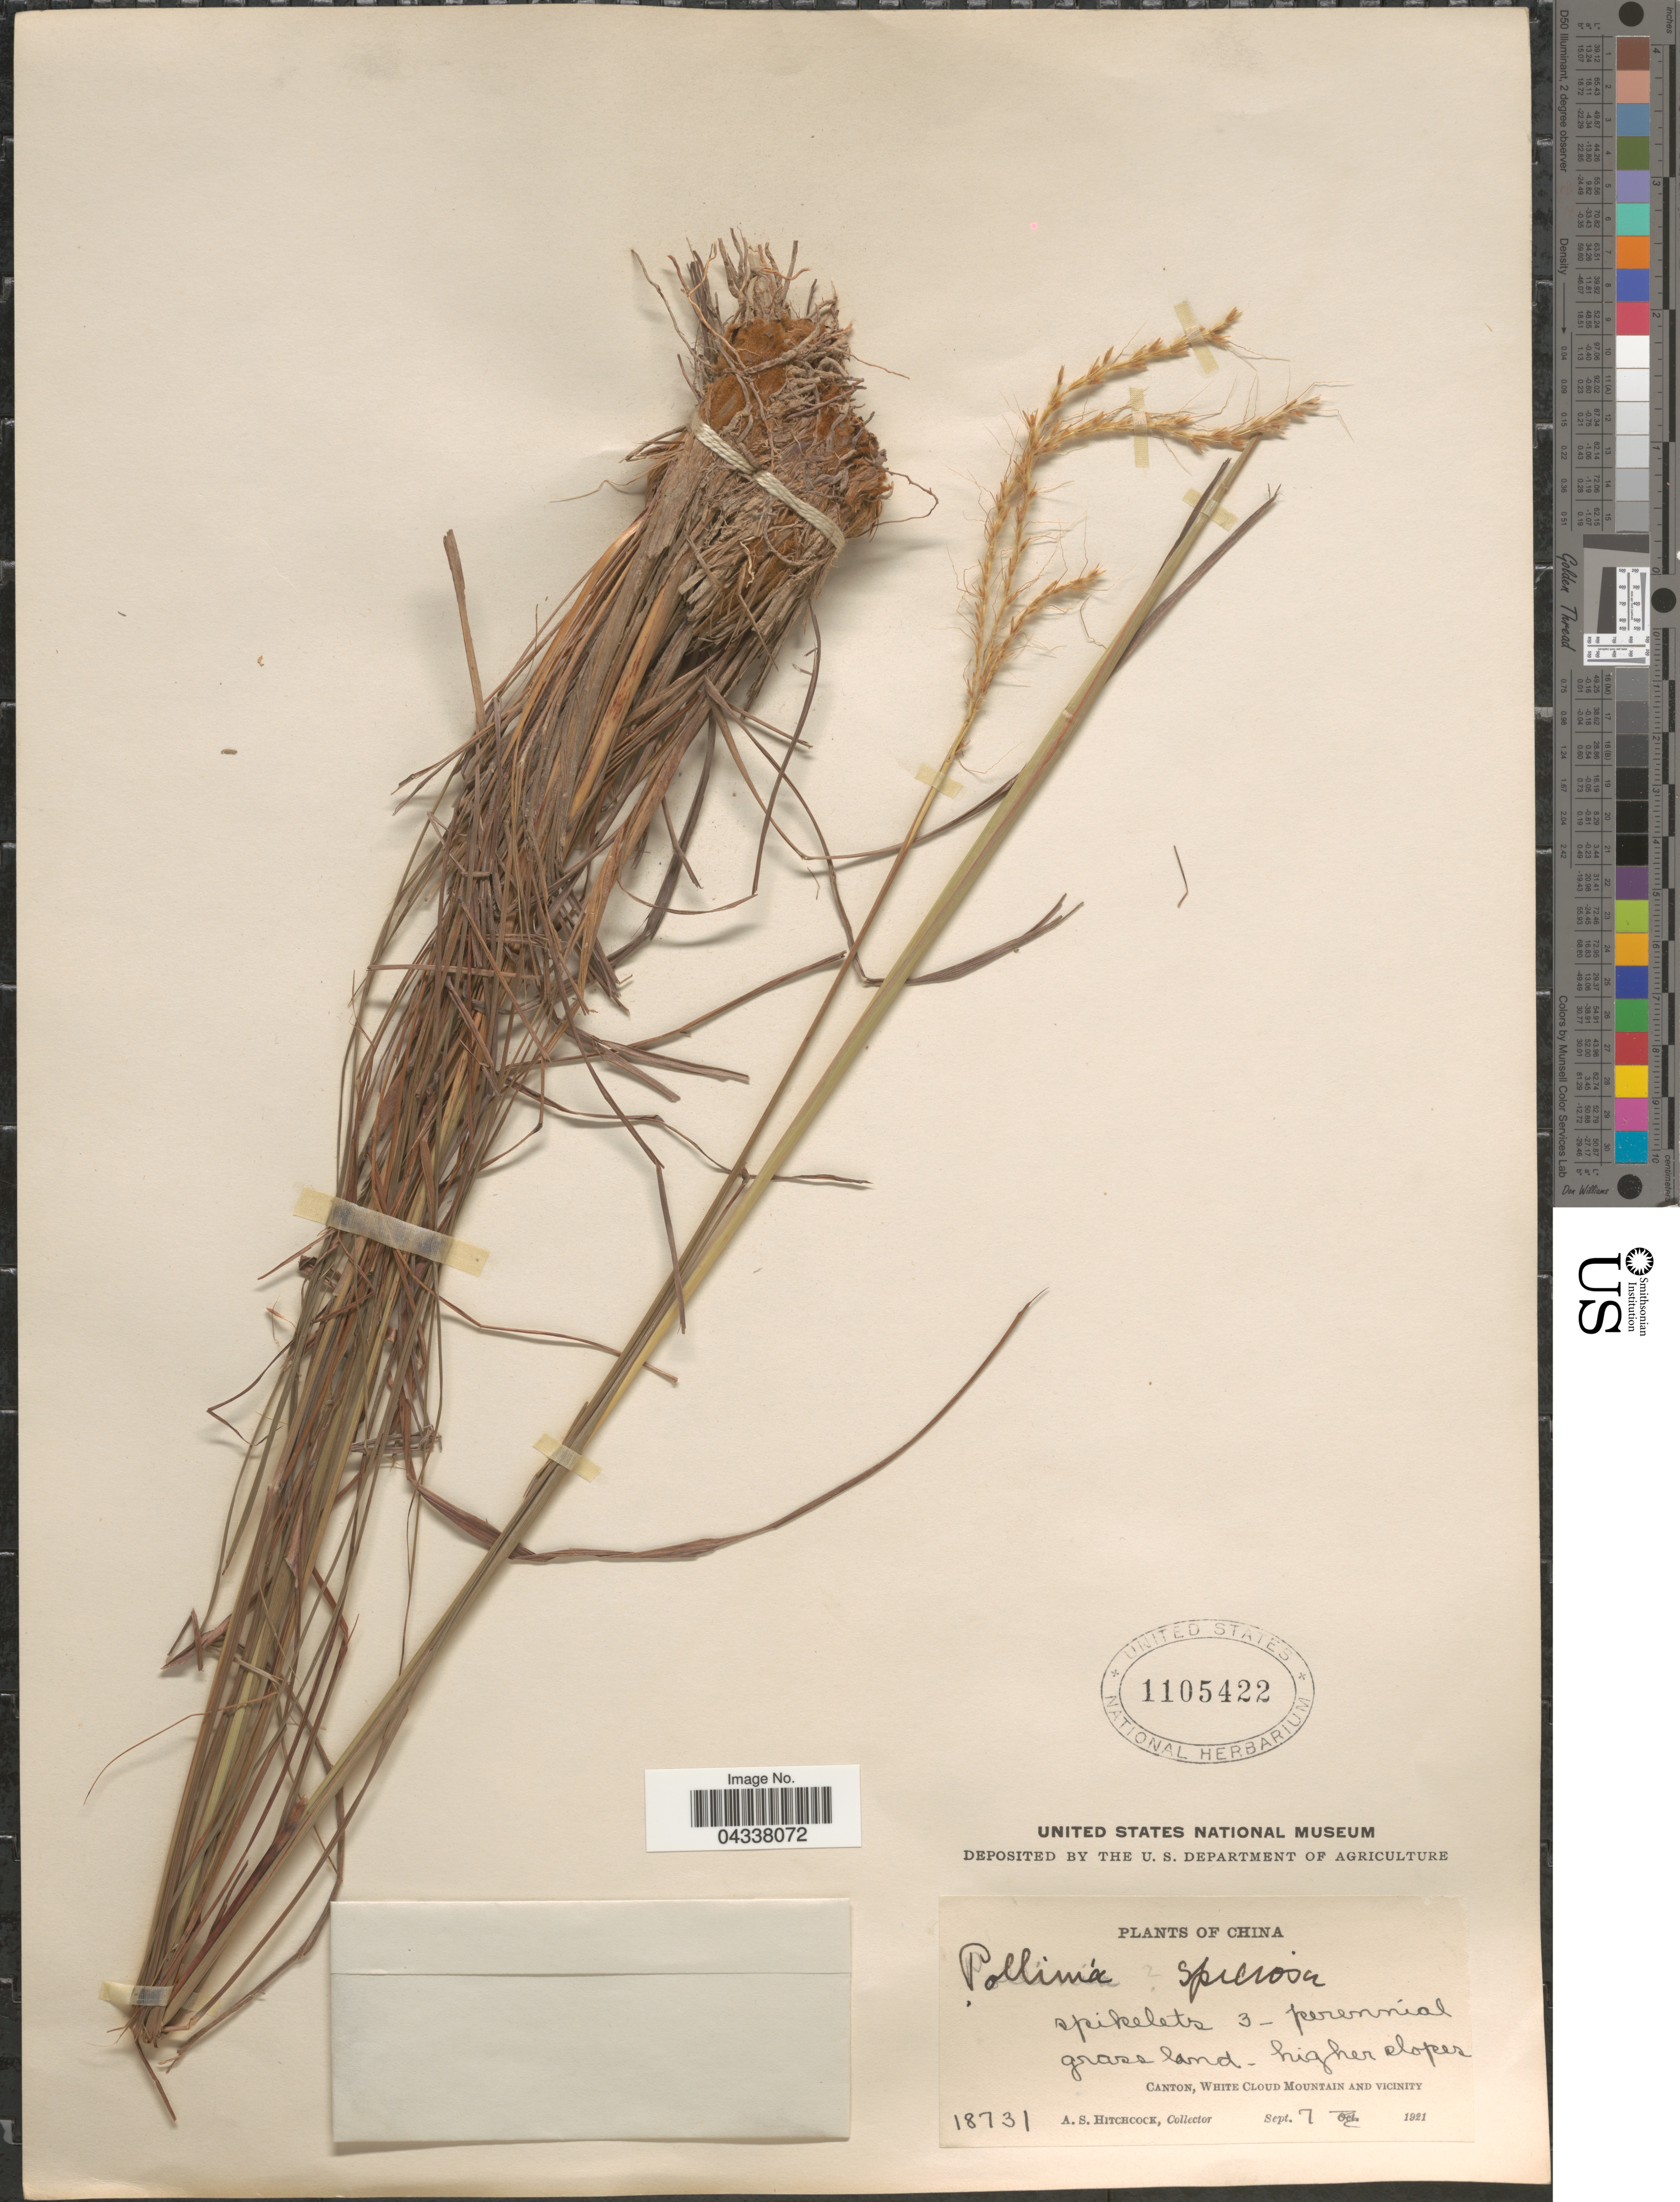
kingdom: Plantae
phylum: Tracheophyta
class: Liliopsida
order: Poales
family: Poaceae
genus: Pseudopogonatherum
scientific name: Pseudopogonatherum speciosum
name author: (Debeaux) Ohwi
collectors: A. S. Hitchcock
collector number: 18731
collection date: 1921-09-07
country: China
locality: Canton, White Cloud Mountain and vicinity.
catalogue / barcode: US 1105422